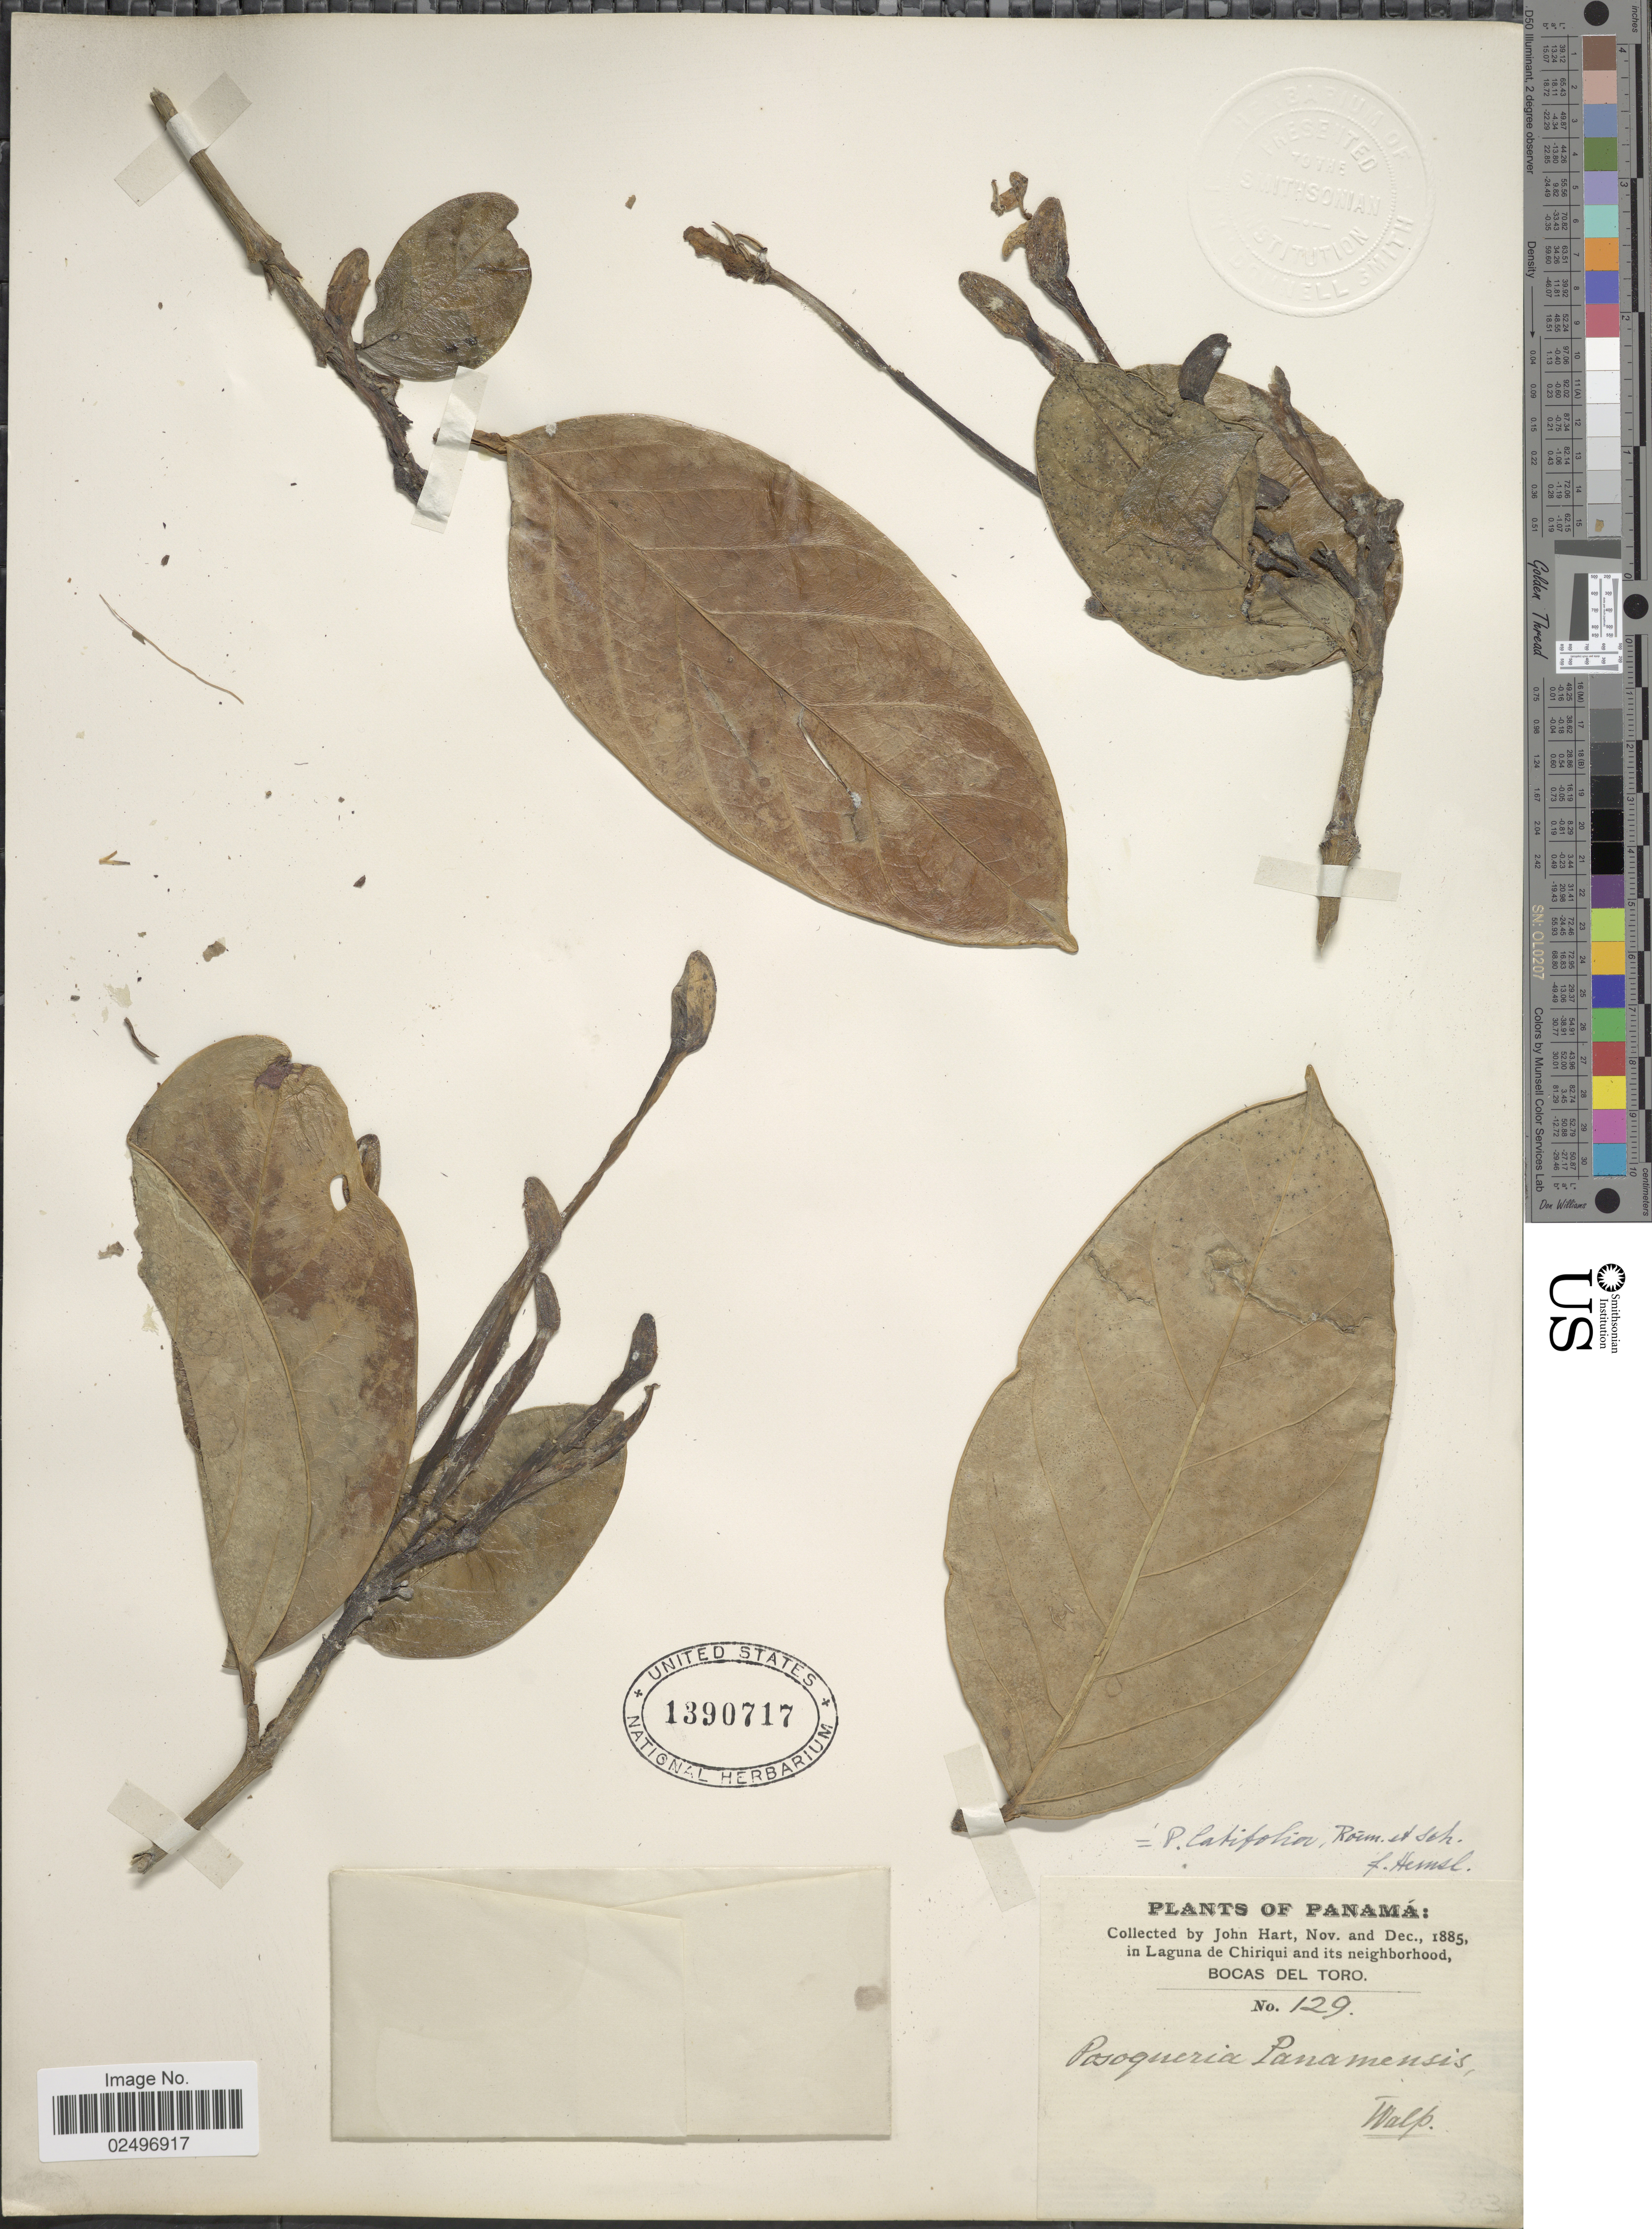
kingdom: Plantae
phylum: Tracheophyta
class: Magnoliopsida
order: Gentianales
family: Rubiaceae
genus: Posoqueria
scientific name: Posoqueria latifolia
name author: (Rudge) Roem. & Schult.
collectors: J. Hart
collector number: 129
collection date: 1885-11/1885-12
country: Panama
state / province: Bocas del Toro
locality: In Laguna de Chiriqui and its neighborhood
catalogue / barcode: US 1390717